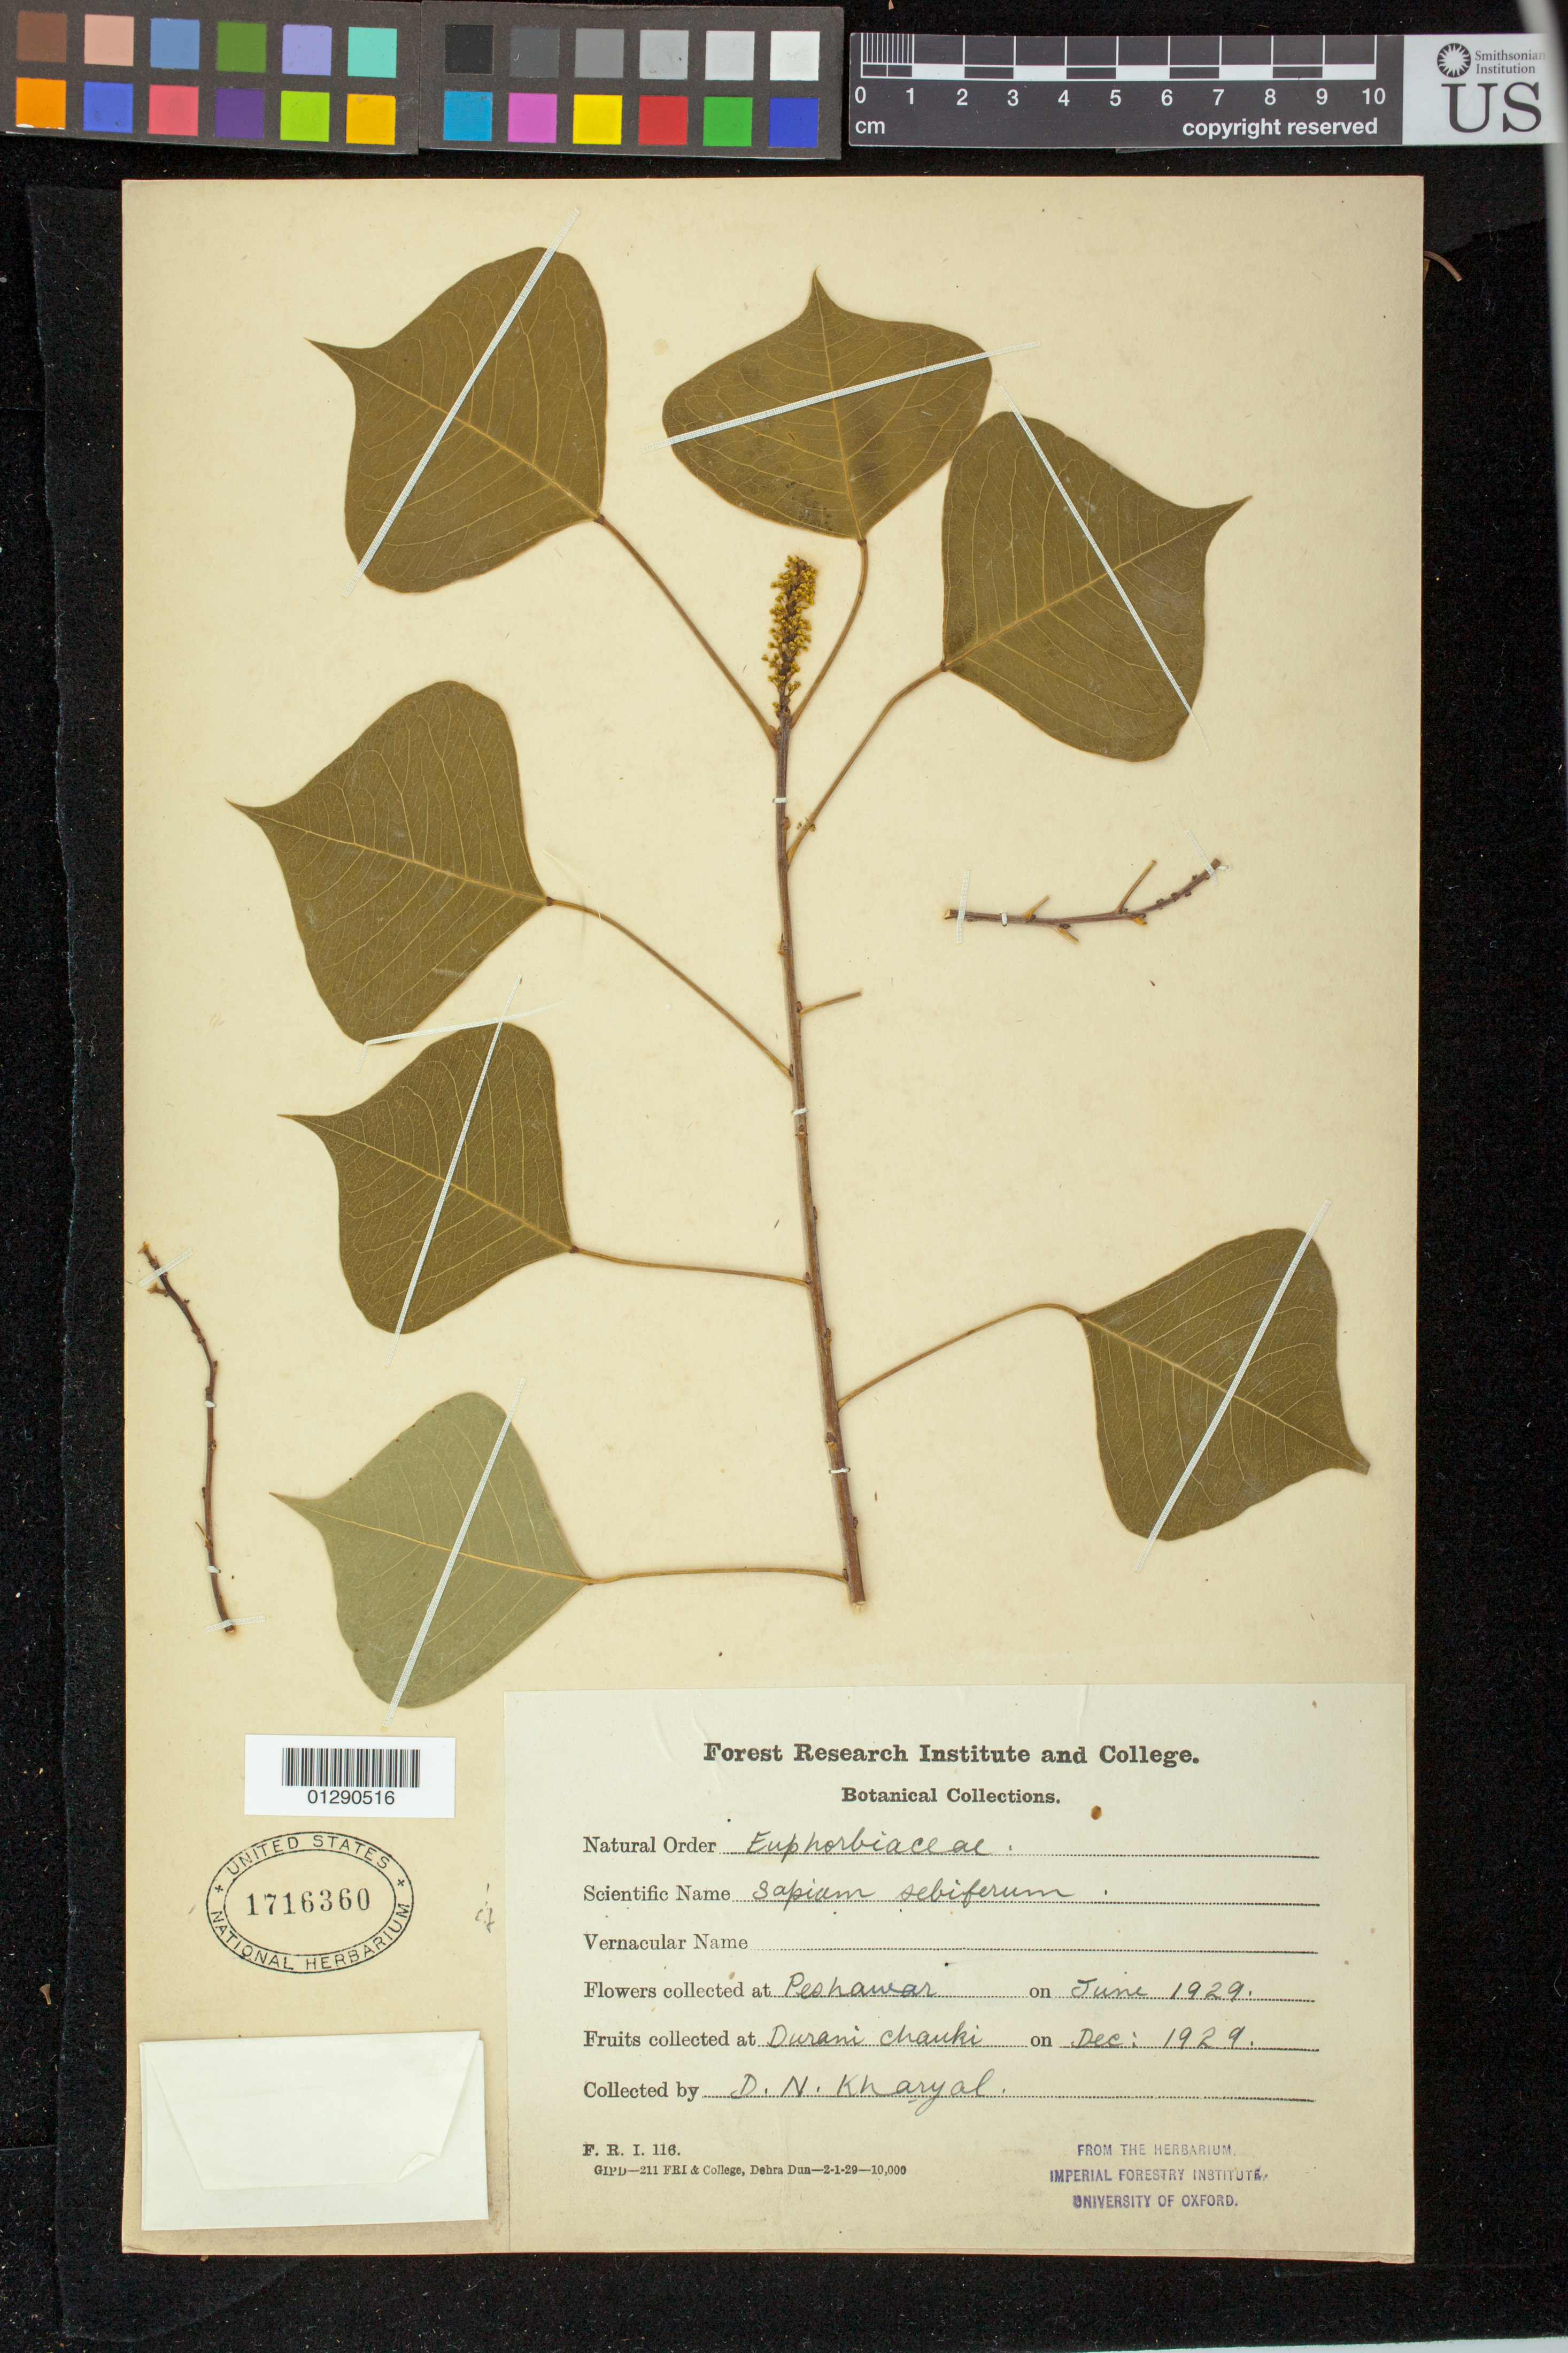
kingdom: Plantae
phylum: Tracheophyta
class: Magnoliopsida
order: Malpighiales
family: Euphorbiaceae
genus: Sapium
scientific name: Sapium sebiferum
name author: (L.) Roxb.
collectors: D. N. Kharyal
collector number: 116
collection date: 1929-06,1929-12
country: Pakistan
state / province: Khyber Pakhtunkhwa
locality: Flowers collected at Peshawar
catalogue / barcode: US 1716360